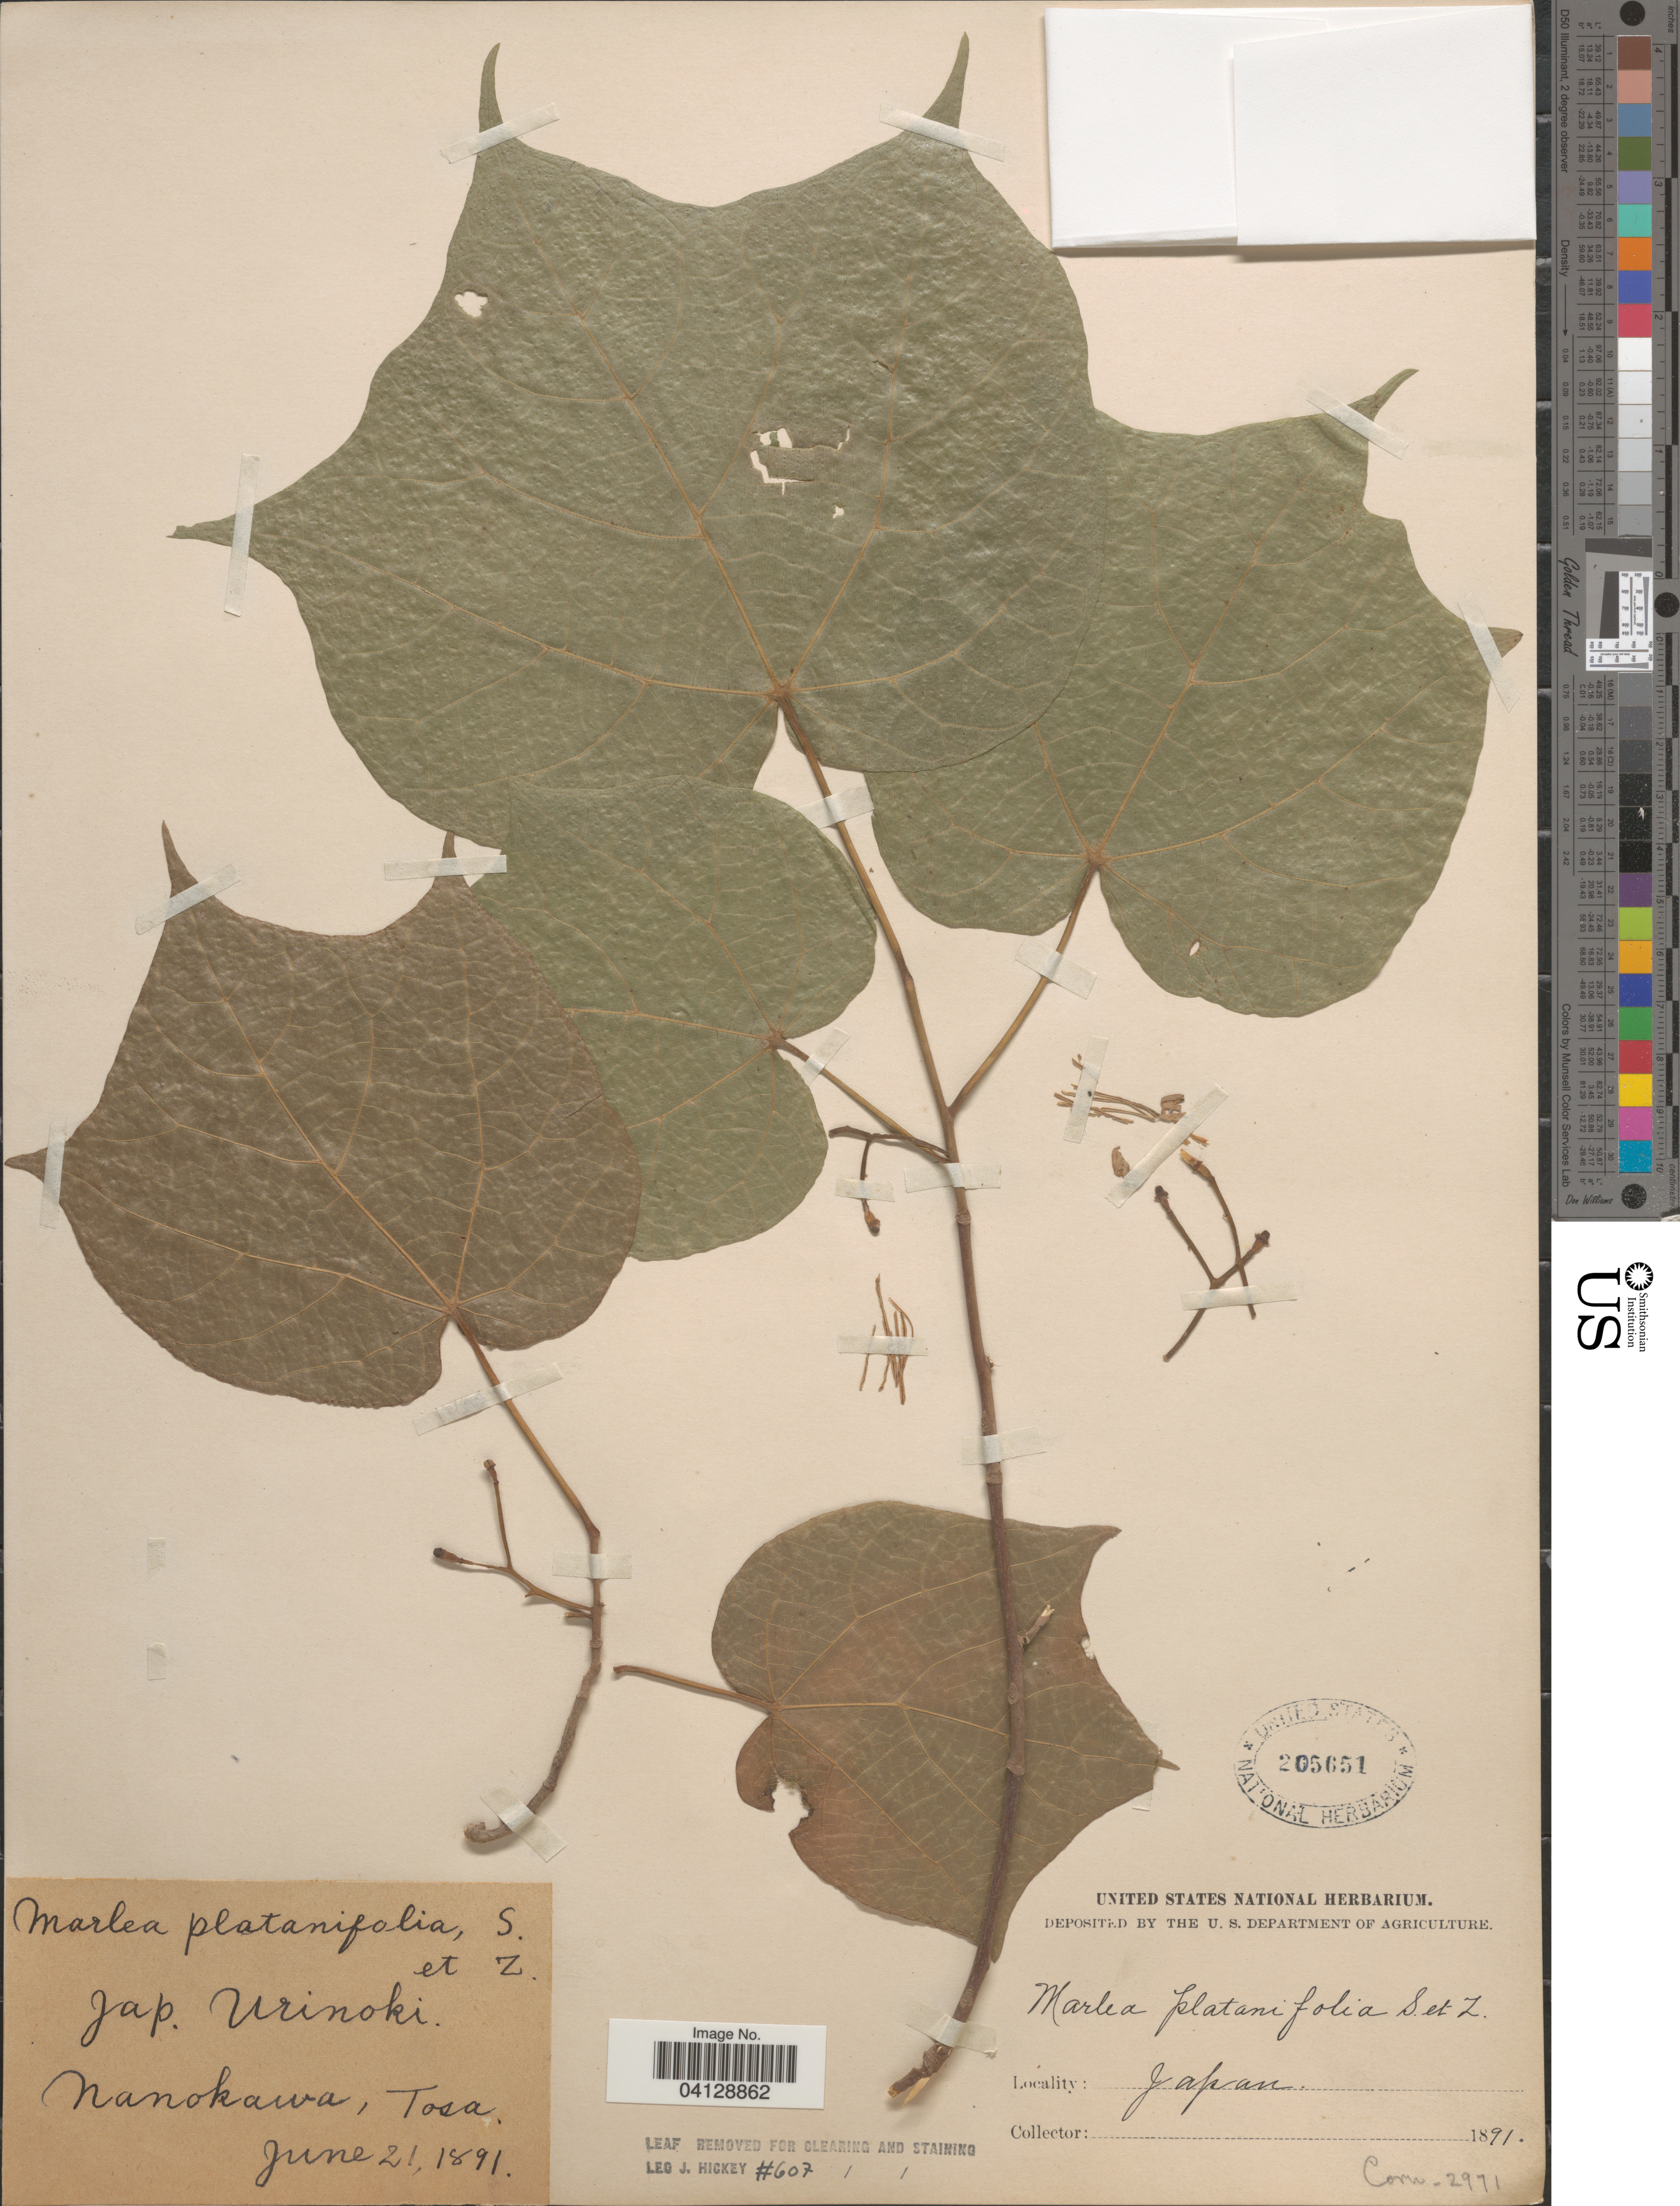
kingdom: Plantae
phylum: Tracheophyta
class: Magnoliopsida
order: Cornales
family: Cornaceae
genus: Alangium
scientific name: Alangium platanifolium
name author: (Siebold & Zucc.) Harms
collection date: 1891-06-21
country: Japan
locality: Nanokawa, Tosa.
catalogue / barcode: US 205651